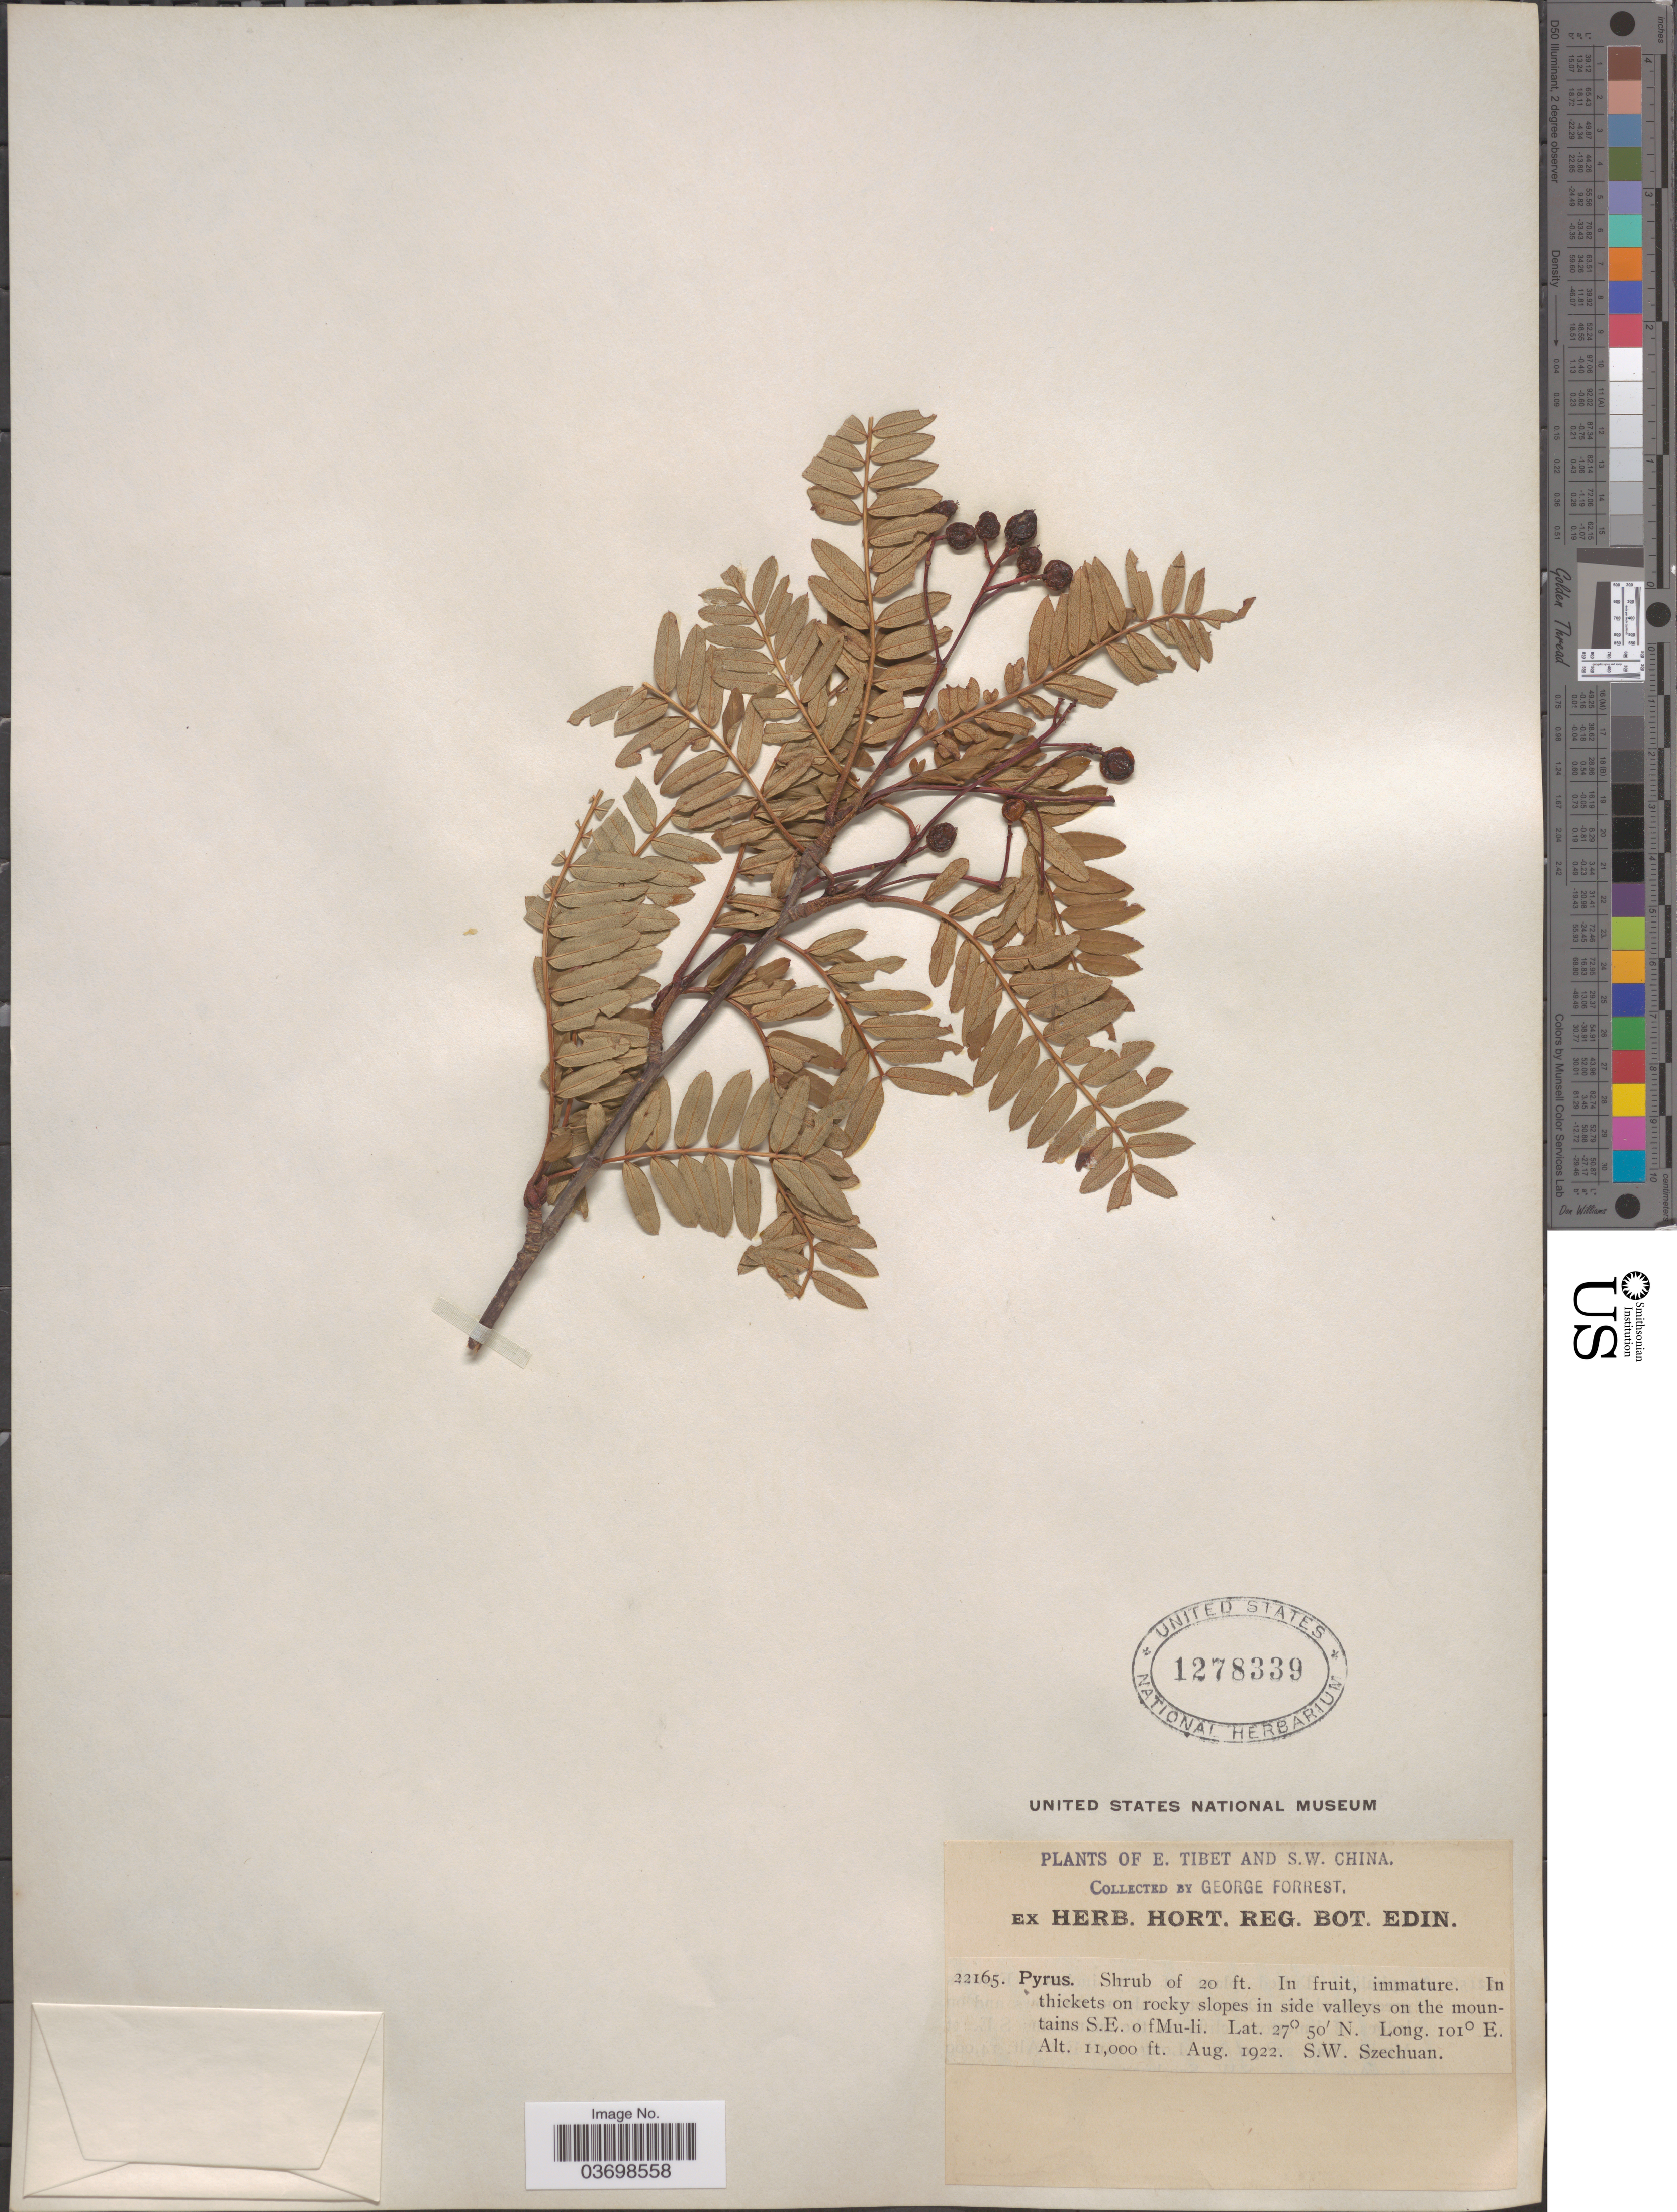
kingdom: Plantae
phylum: Tracheophyta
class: Magnoliopsida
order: Rosales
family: Rosaceae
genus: Sorbus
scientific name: Sorbus sp.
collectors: G. Forrest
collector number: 22165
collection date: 1922-08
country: China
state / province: Sichuan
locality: S.W. China. In side valleys on the mountains S.E. of Mu-li. S.W. Szechuan.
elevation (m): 3353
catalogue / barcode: US 1278339